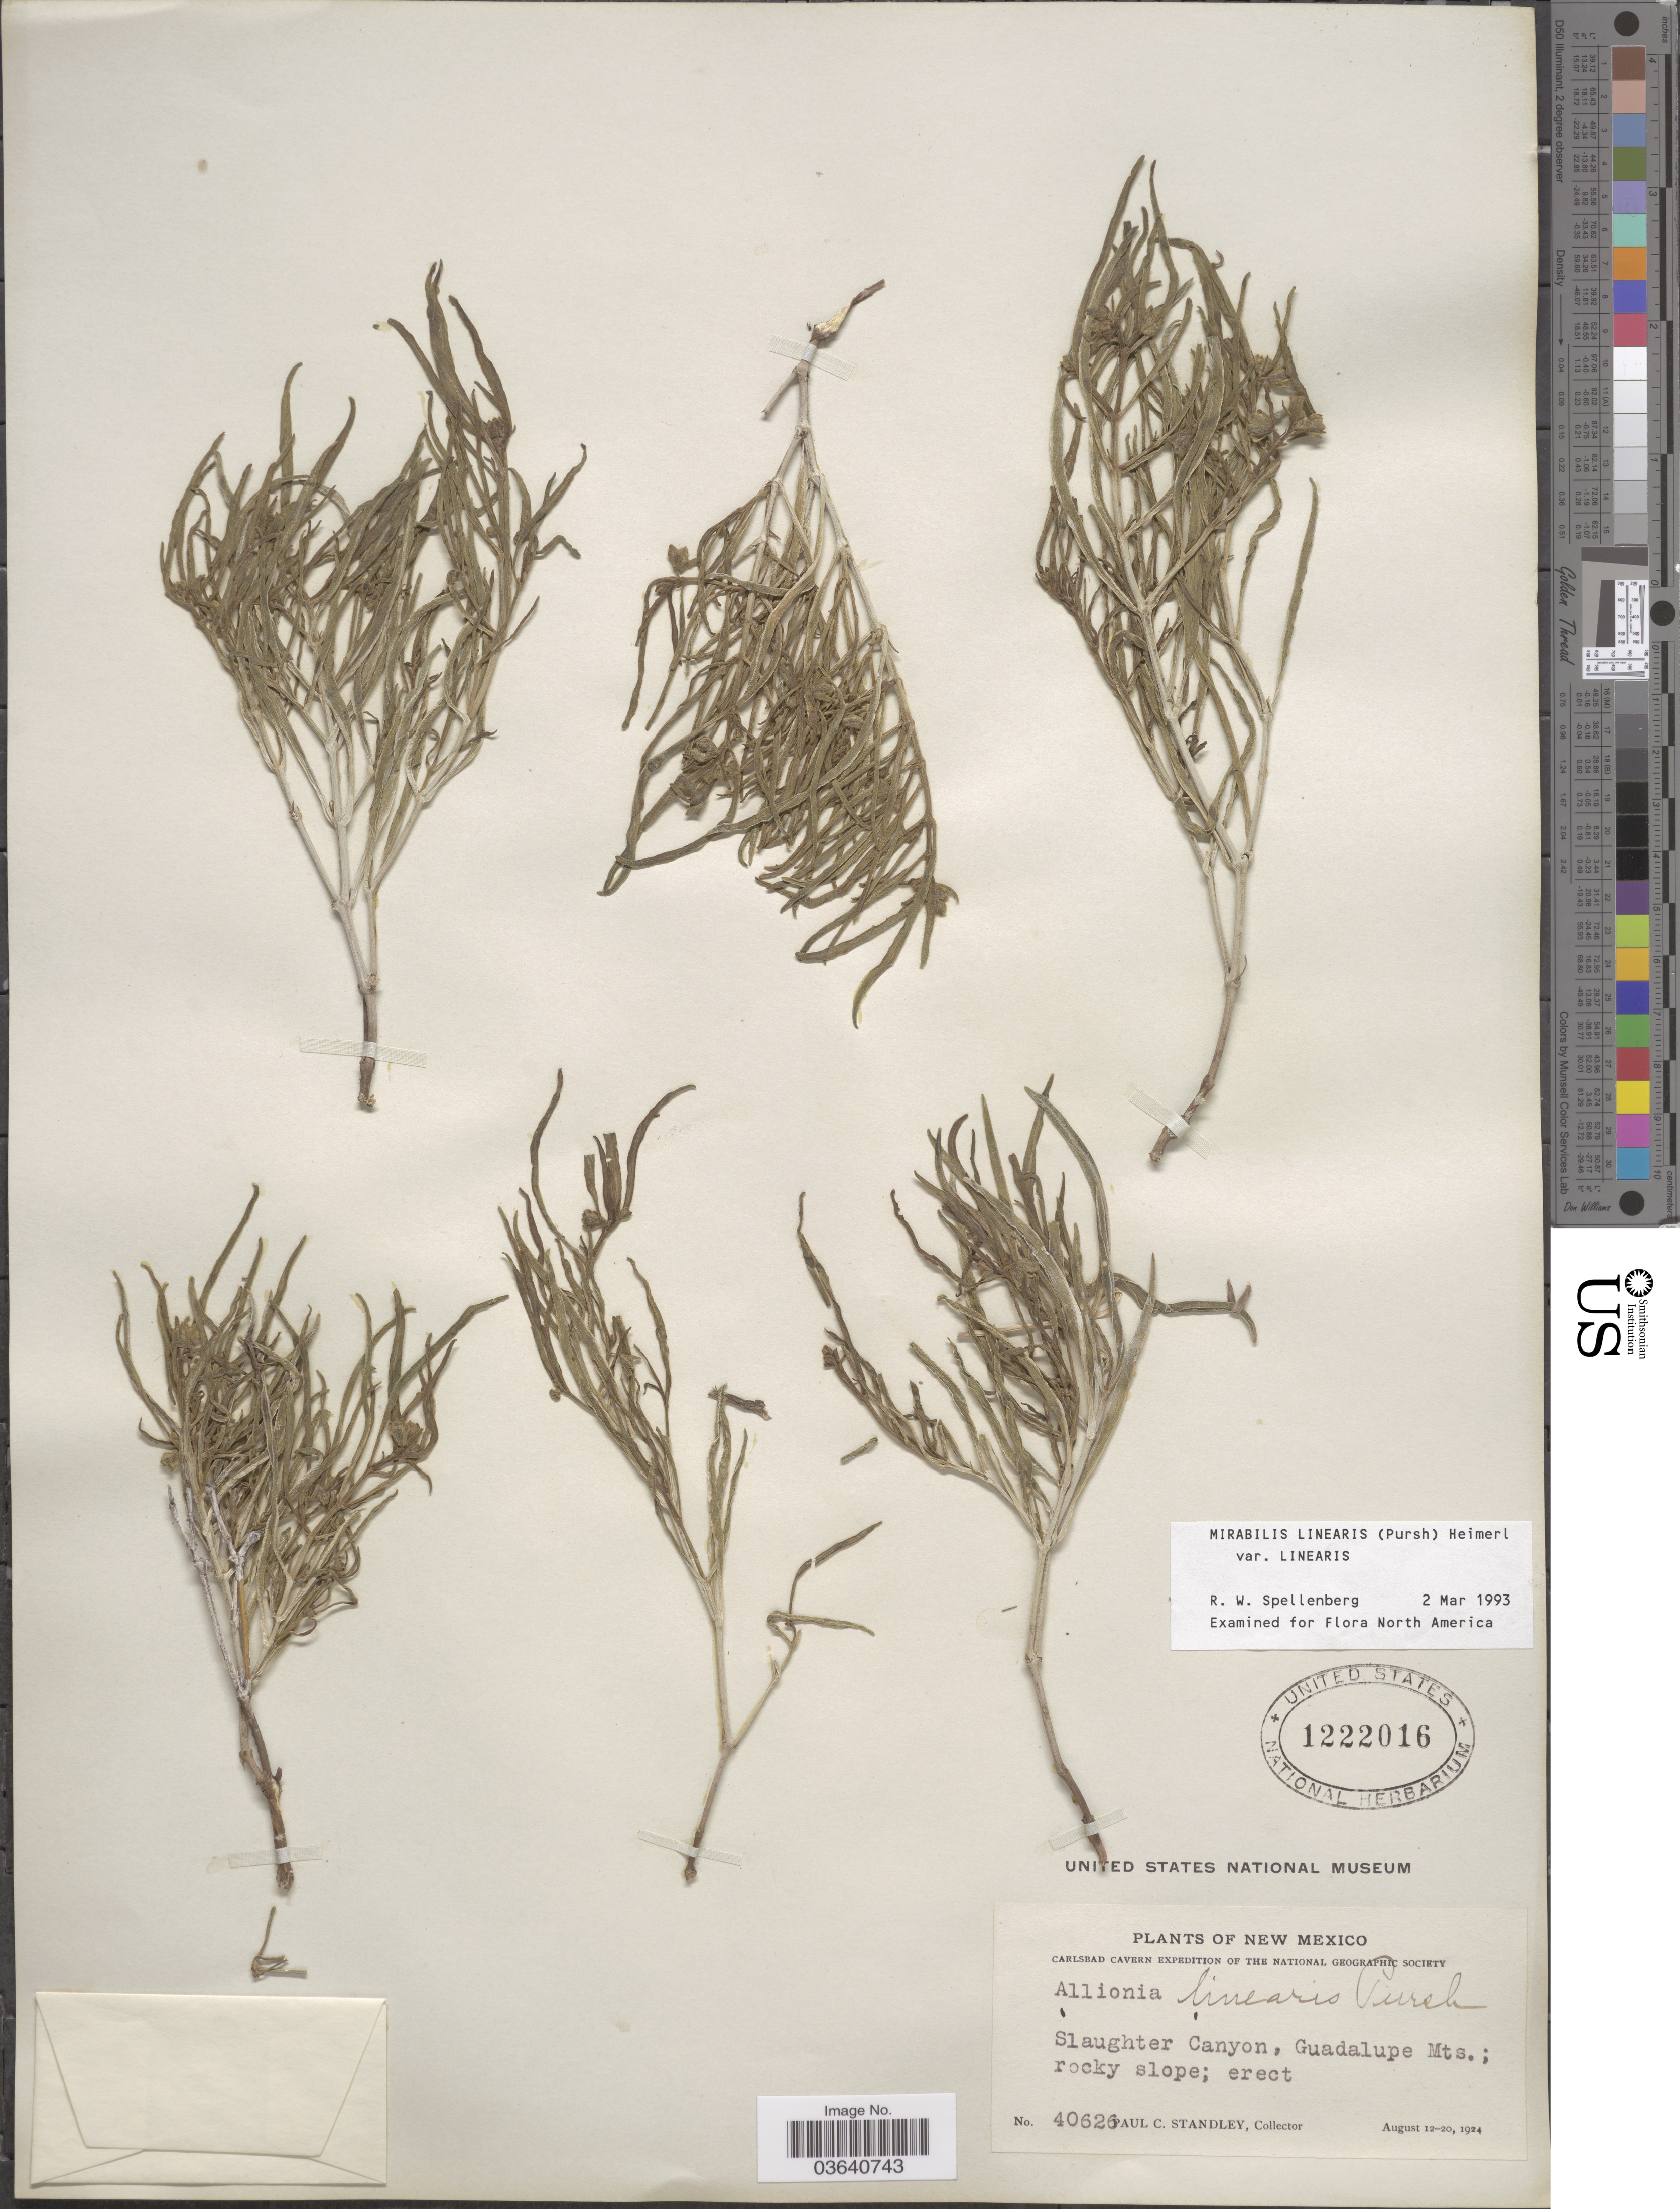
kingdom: Plantae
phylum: Tracheophyta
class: Magnoliopsida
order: Caryophyllales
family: Nyctaginaceae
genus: Mirabilis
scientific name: Mirabilis linearis var. linearis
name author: (Pursh) Heimerl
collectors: P. C. Standley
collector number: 40626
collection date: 1924-08-12/1924-08-20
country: United States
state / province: New Mexico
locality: Slaughter Canyon, Guadalupe Mts.; rocky slope.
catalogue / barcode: US 1222016